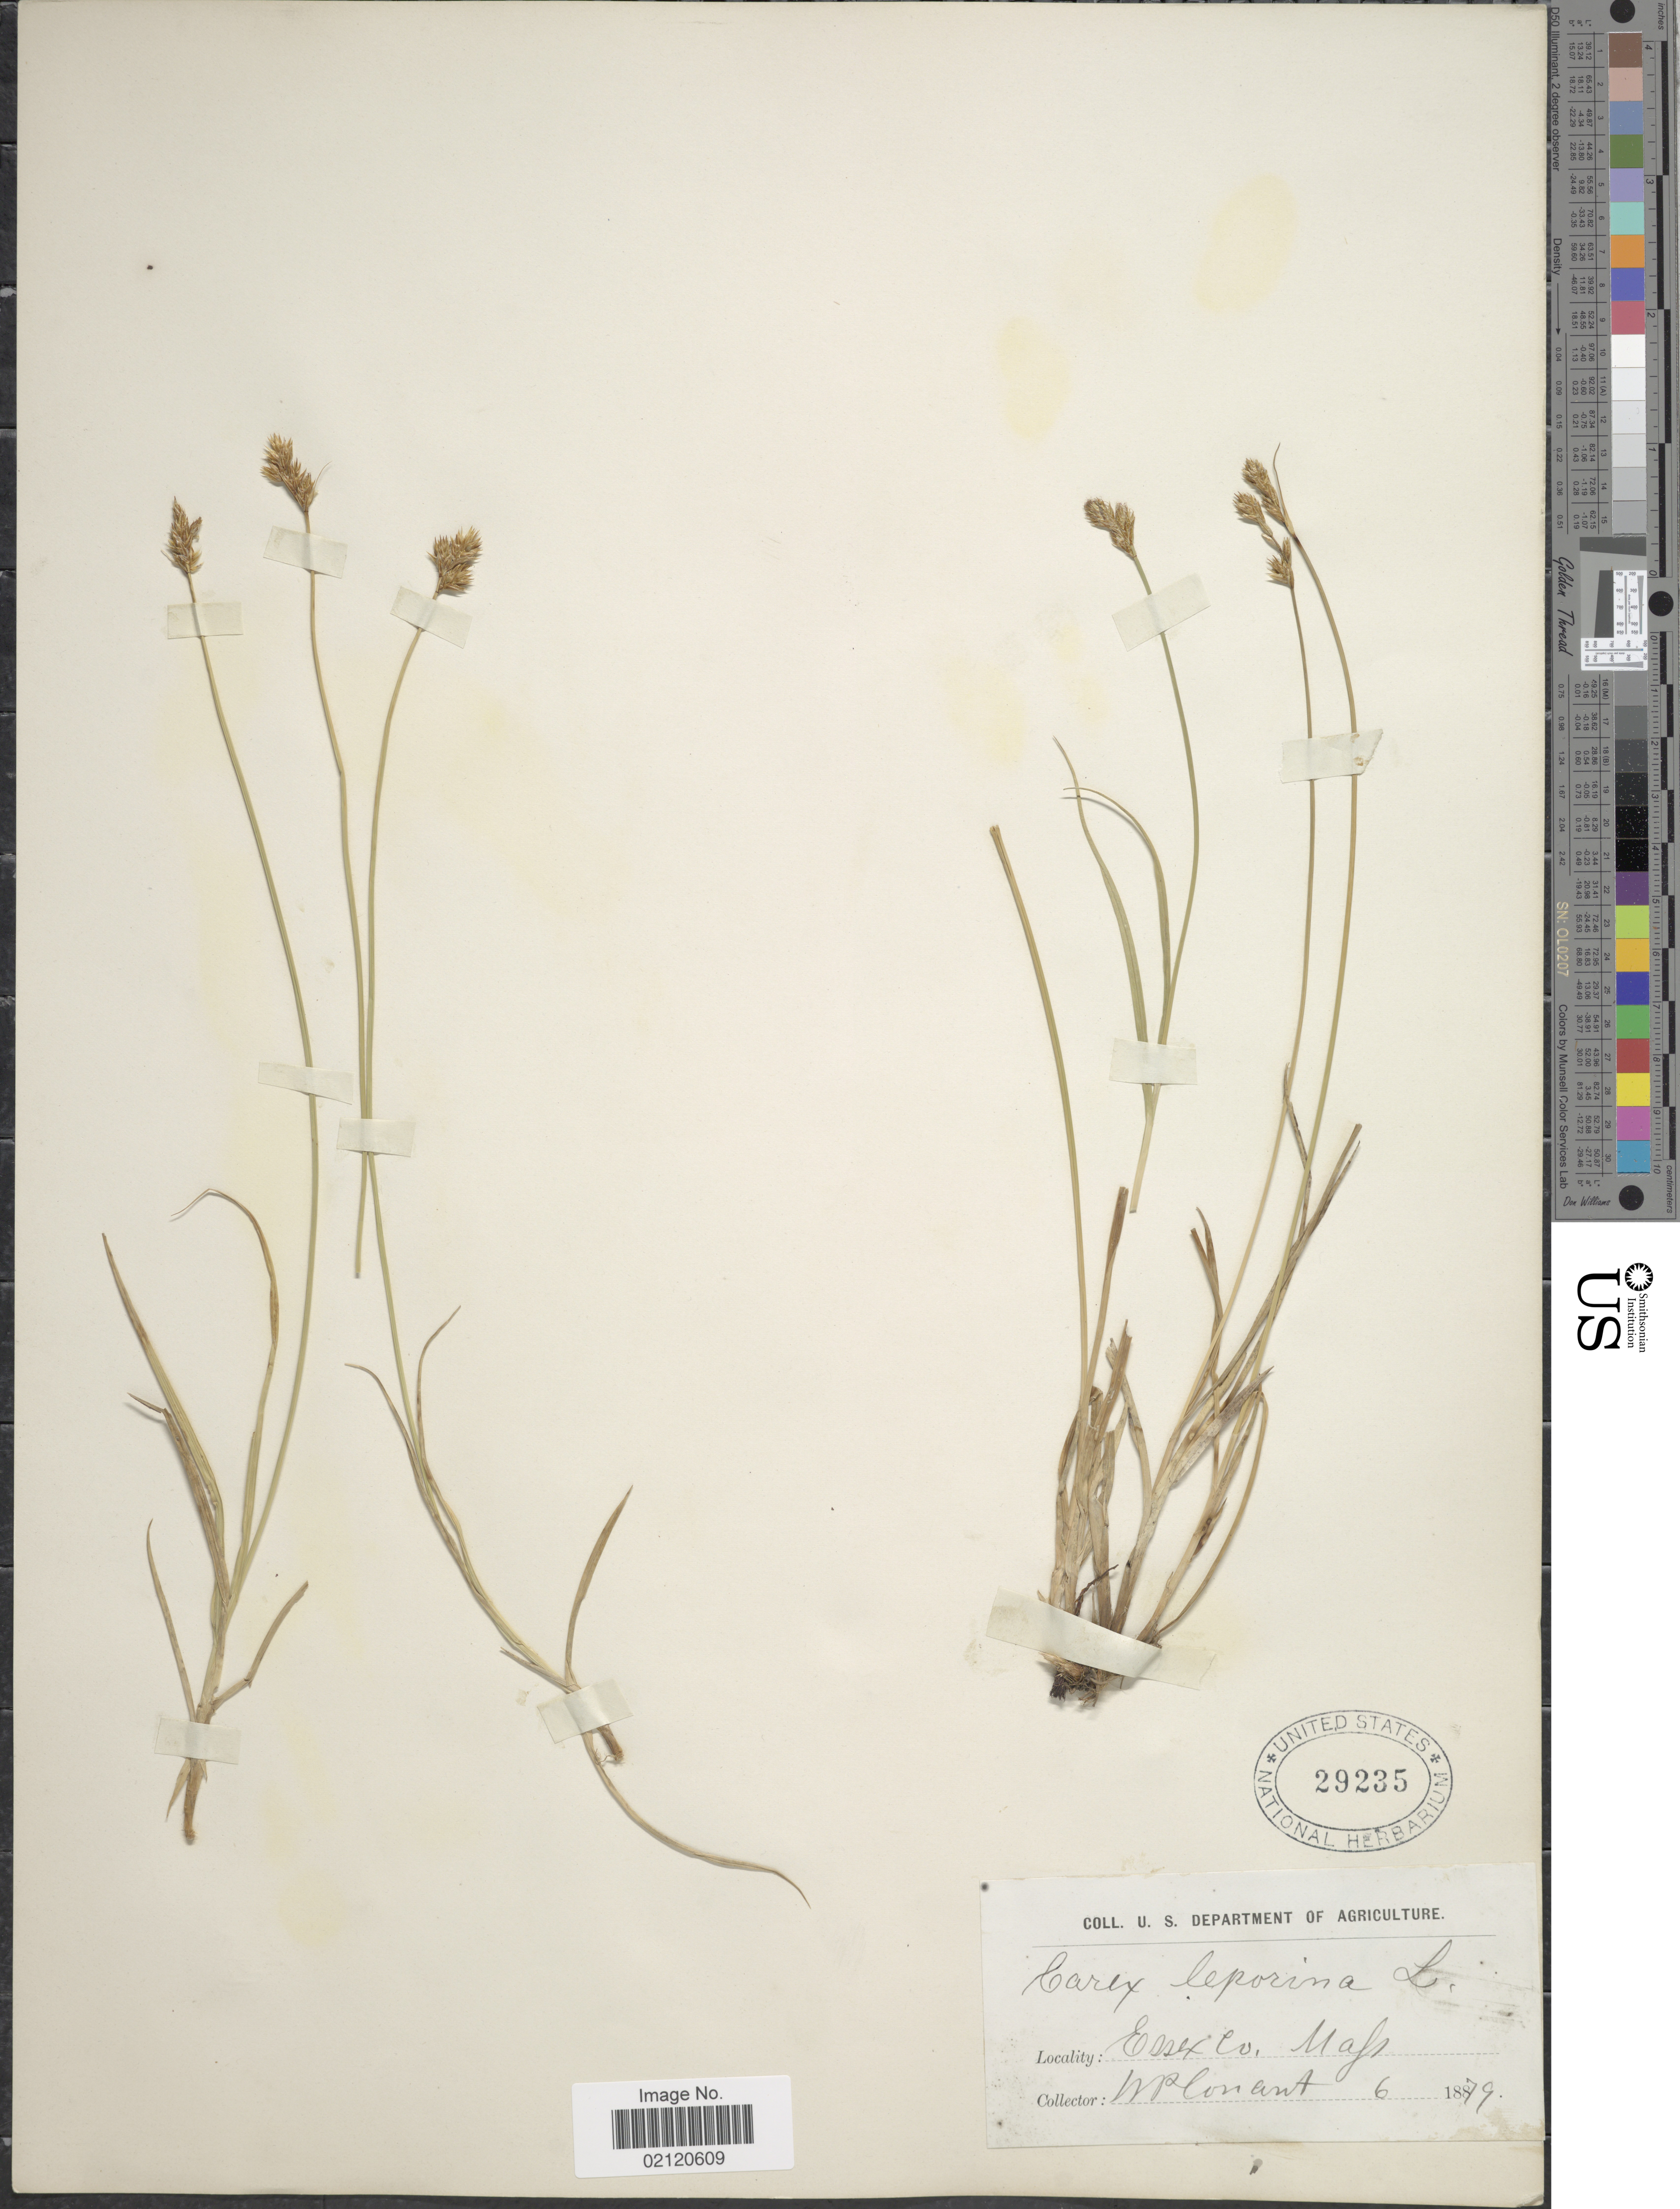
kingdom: Plantae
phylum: Tracheophyta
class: Liliopsida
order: Poales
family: Cyperaceae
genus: Carex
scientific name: Carex leporina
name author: L.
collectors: W. P. Conant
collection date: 1879-06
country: United States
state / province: Massachusetts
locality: Essex Co.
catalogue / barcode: US 29235